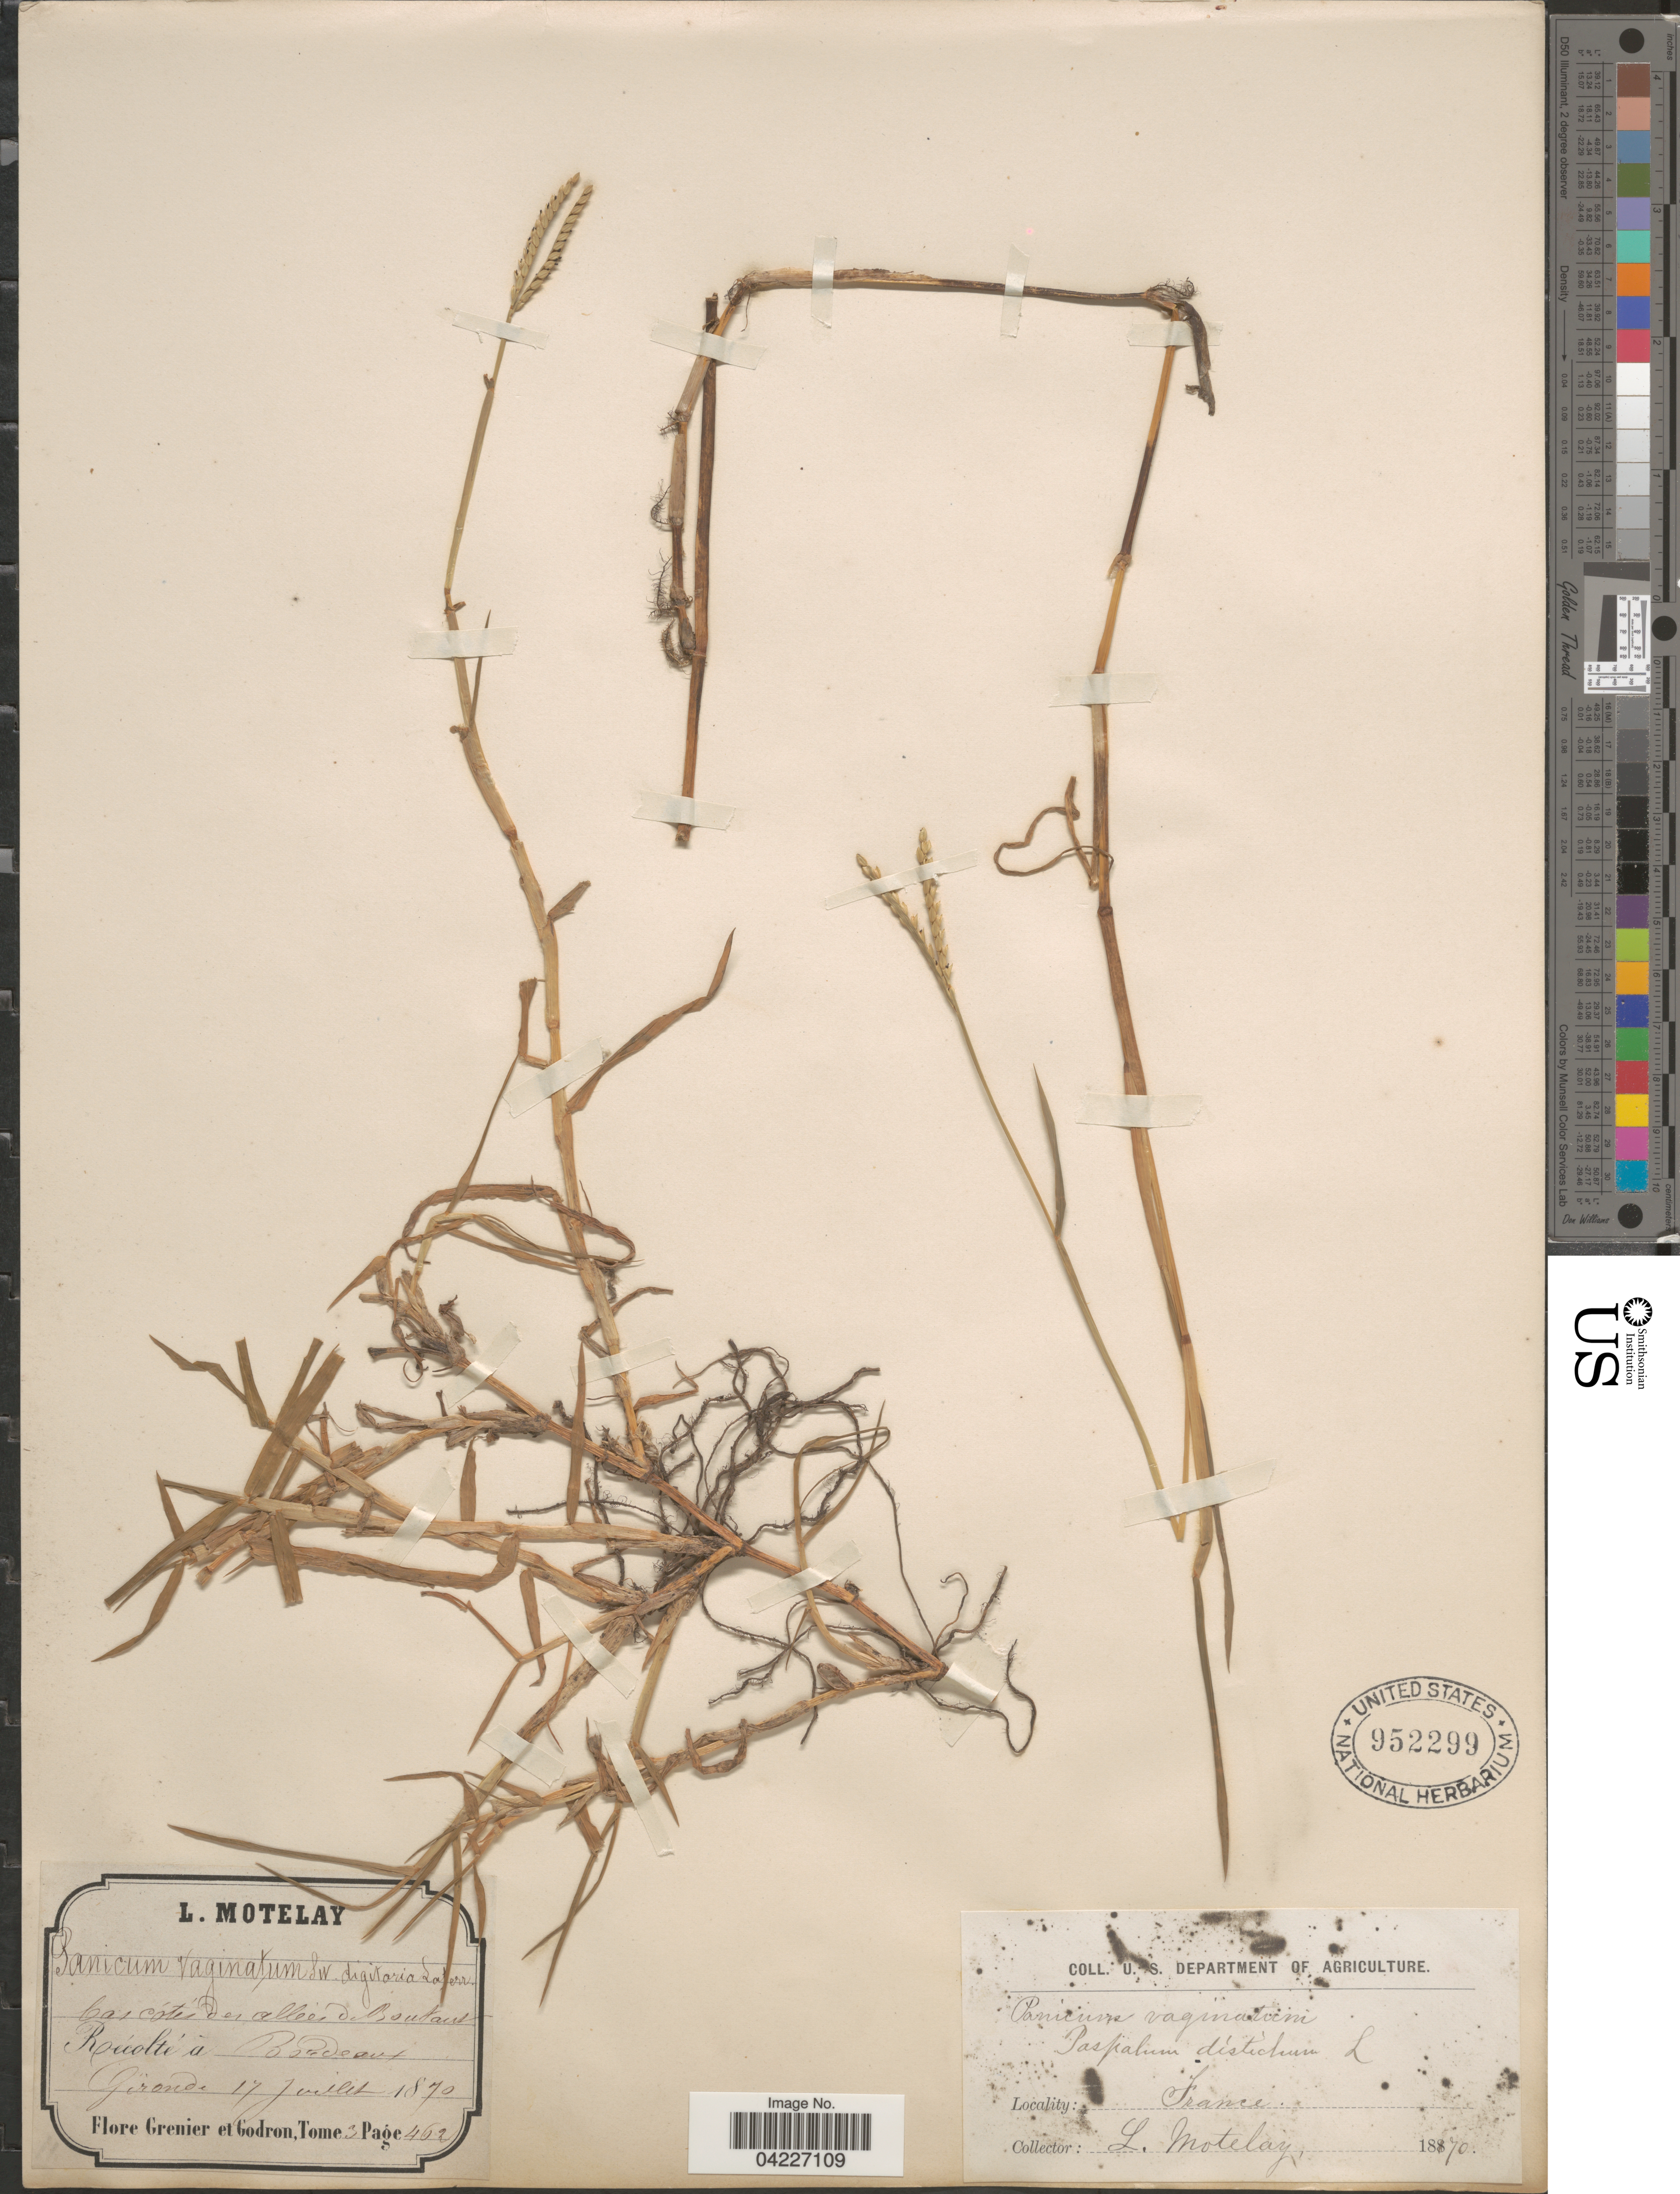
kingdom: Plantae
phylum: Tracheophyta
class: Liliopsida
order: Poales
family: Poaceae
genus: Paspalum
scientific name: Paspalum distichum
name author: L.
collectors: L. Motelay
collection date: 1870-07-17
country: France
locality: Bordeaux Gironde.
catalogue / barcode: US 952299